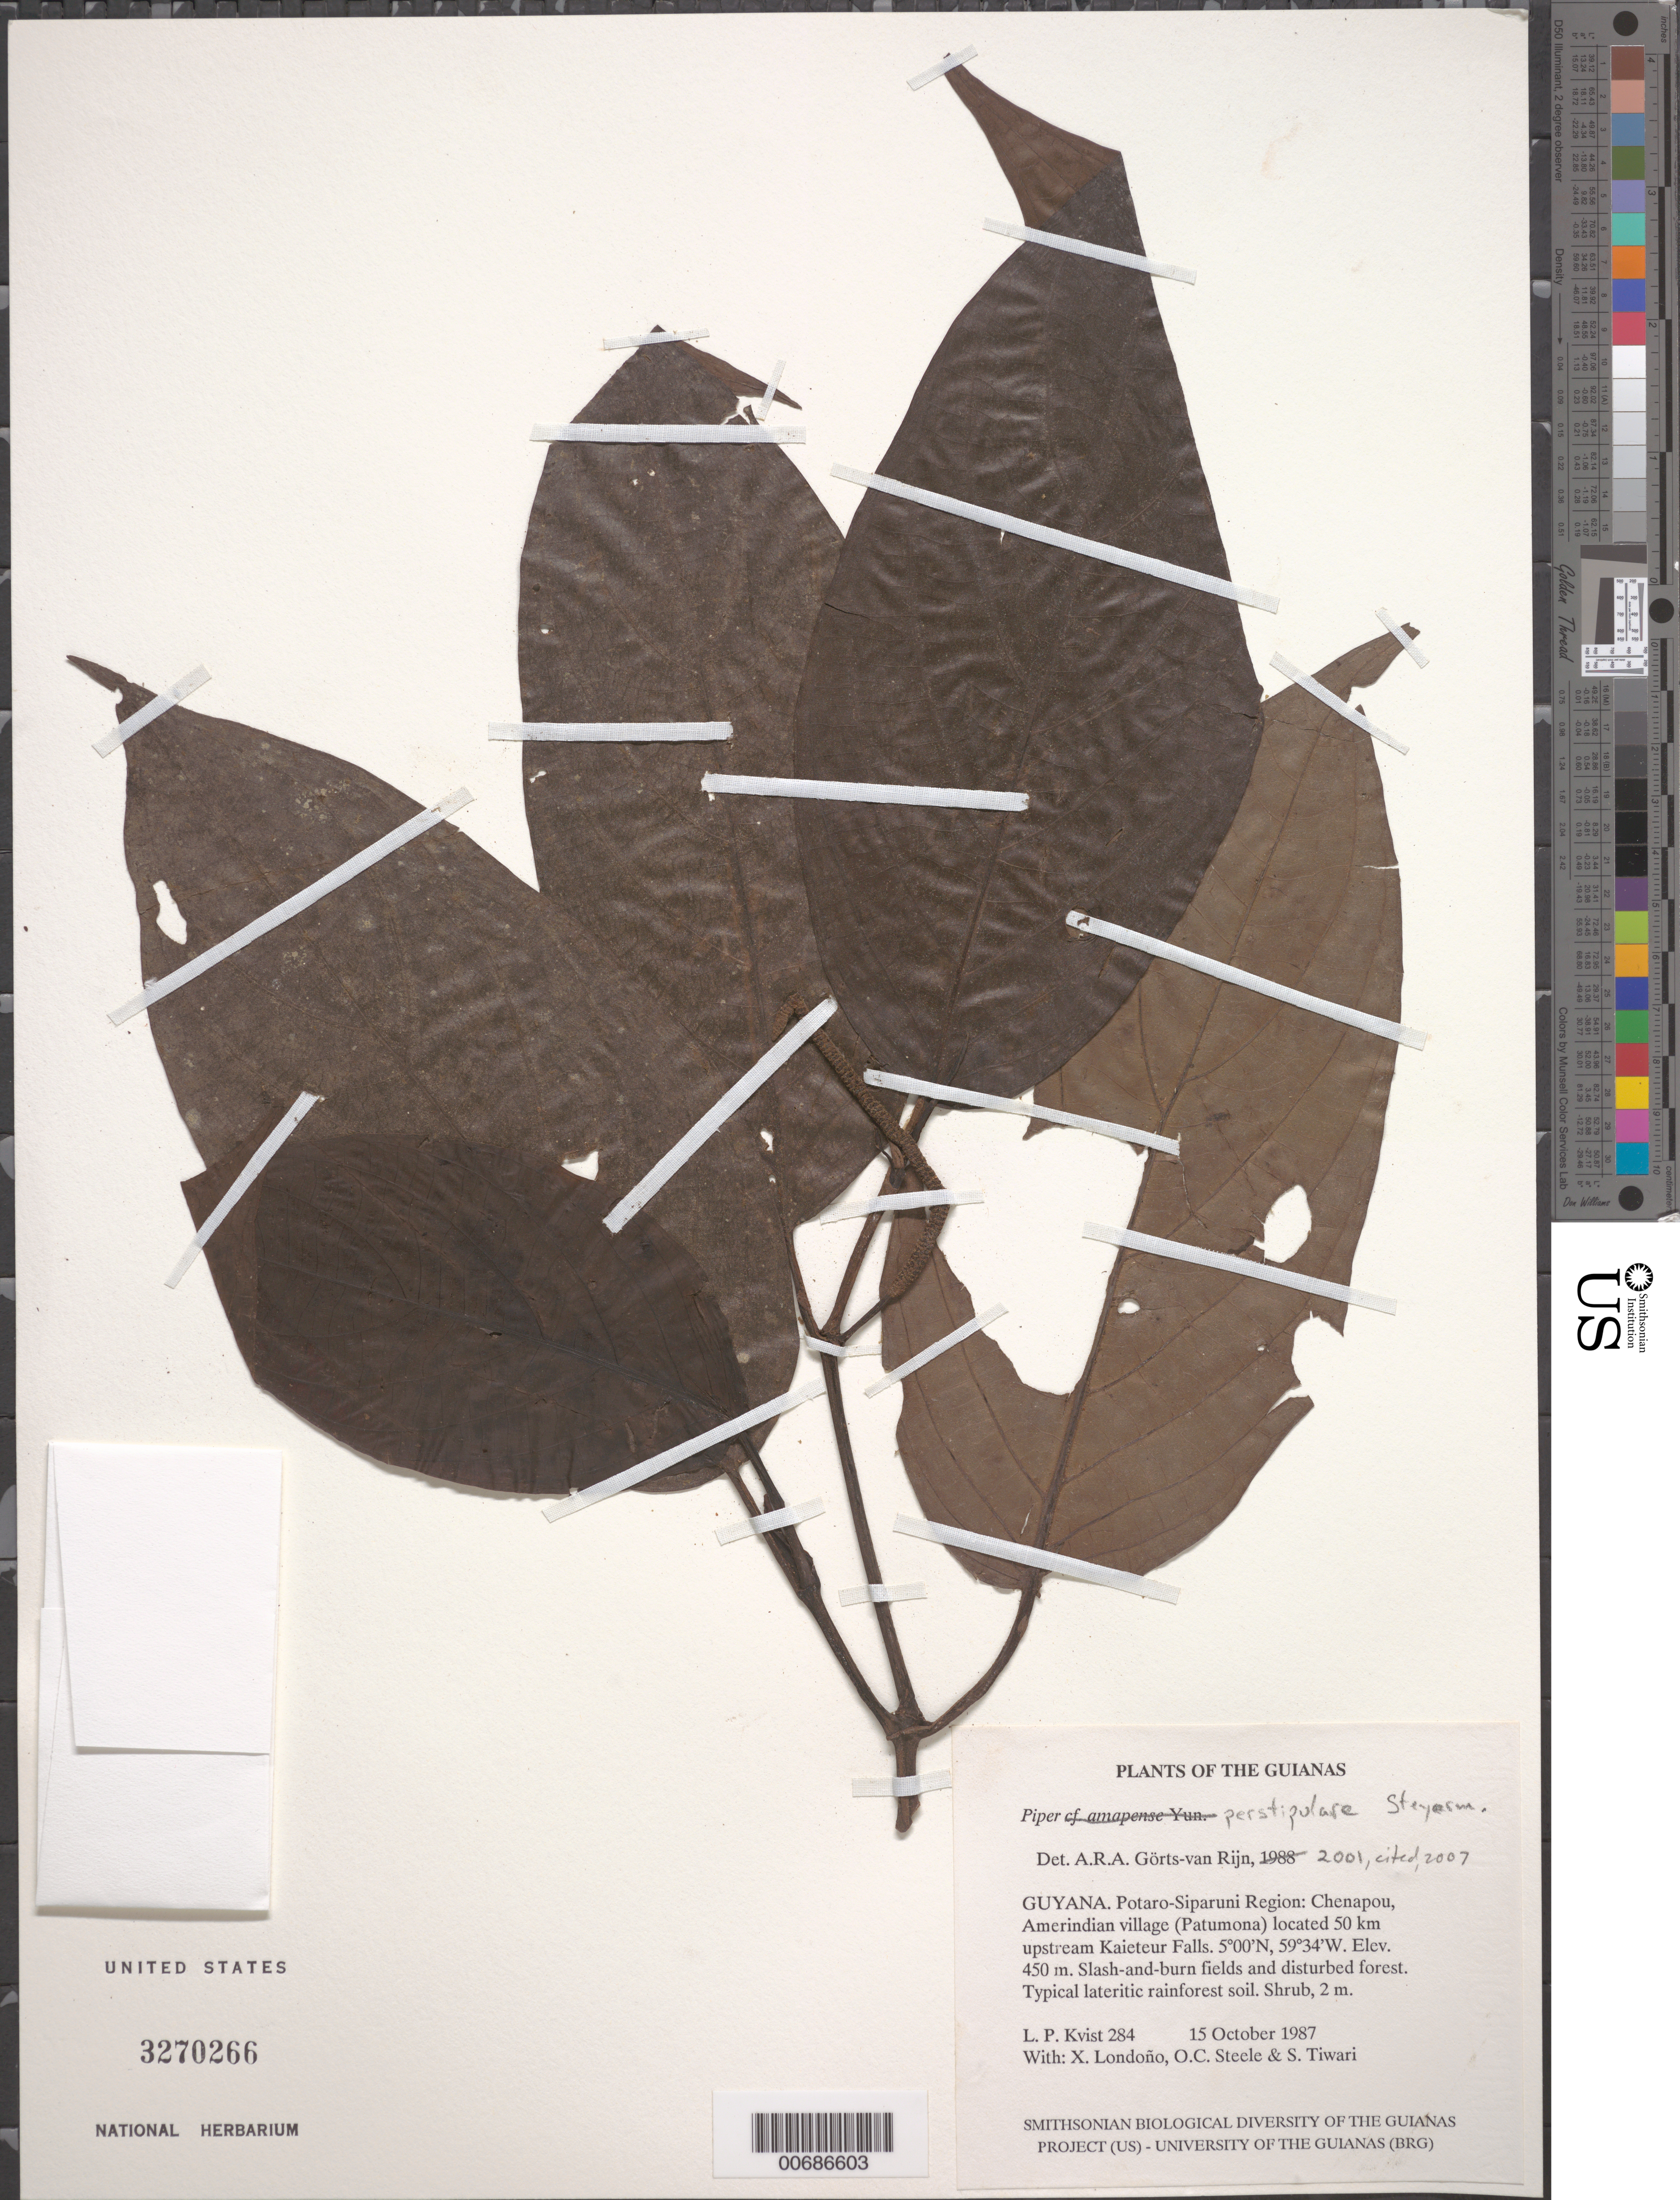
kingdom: Plantae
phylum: Tracheophyta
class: Magnoliopsida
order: Piperales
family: Piperaceae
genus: Piper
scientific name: Piper perstipulare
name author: Steyerm.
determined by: Görts-van Rijn, A. R. A.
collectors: L. P. Kvist, X. Londoño, O. C. Steele & S. Tiwari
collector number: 284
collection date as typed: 15 October 1987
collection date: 1987-10-15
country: Guyana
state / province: Potaro-Siparuni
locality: Chenapou, Amerindian village (Patumona) located 50 km upstream Kaieteur Falls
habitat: Slash-and-burn fields and disturbed forest. Typical lateritic rainforest soil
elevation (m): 450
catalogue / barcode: US 3270266